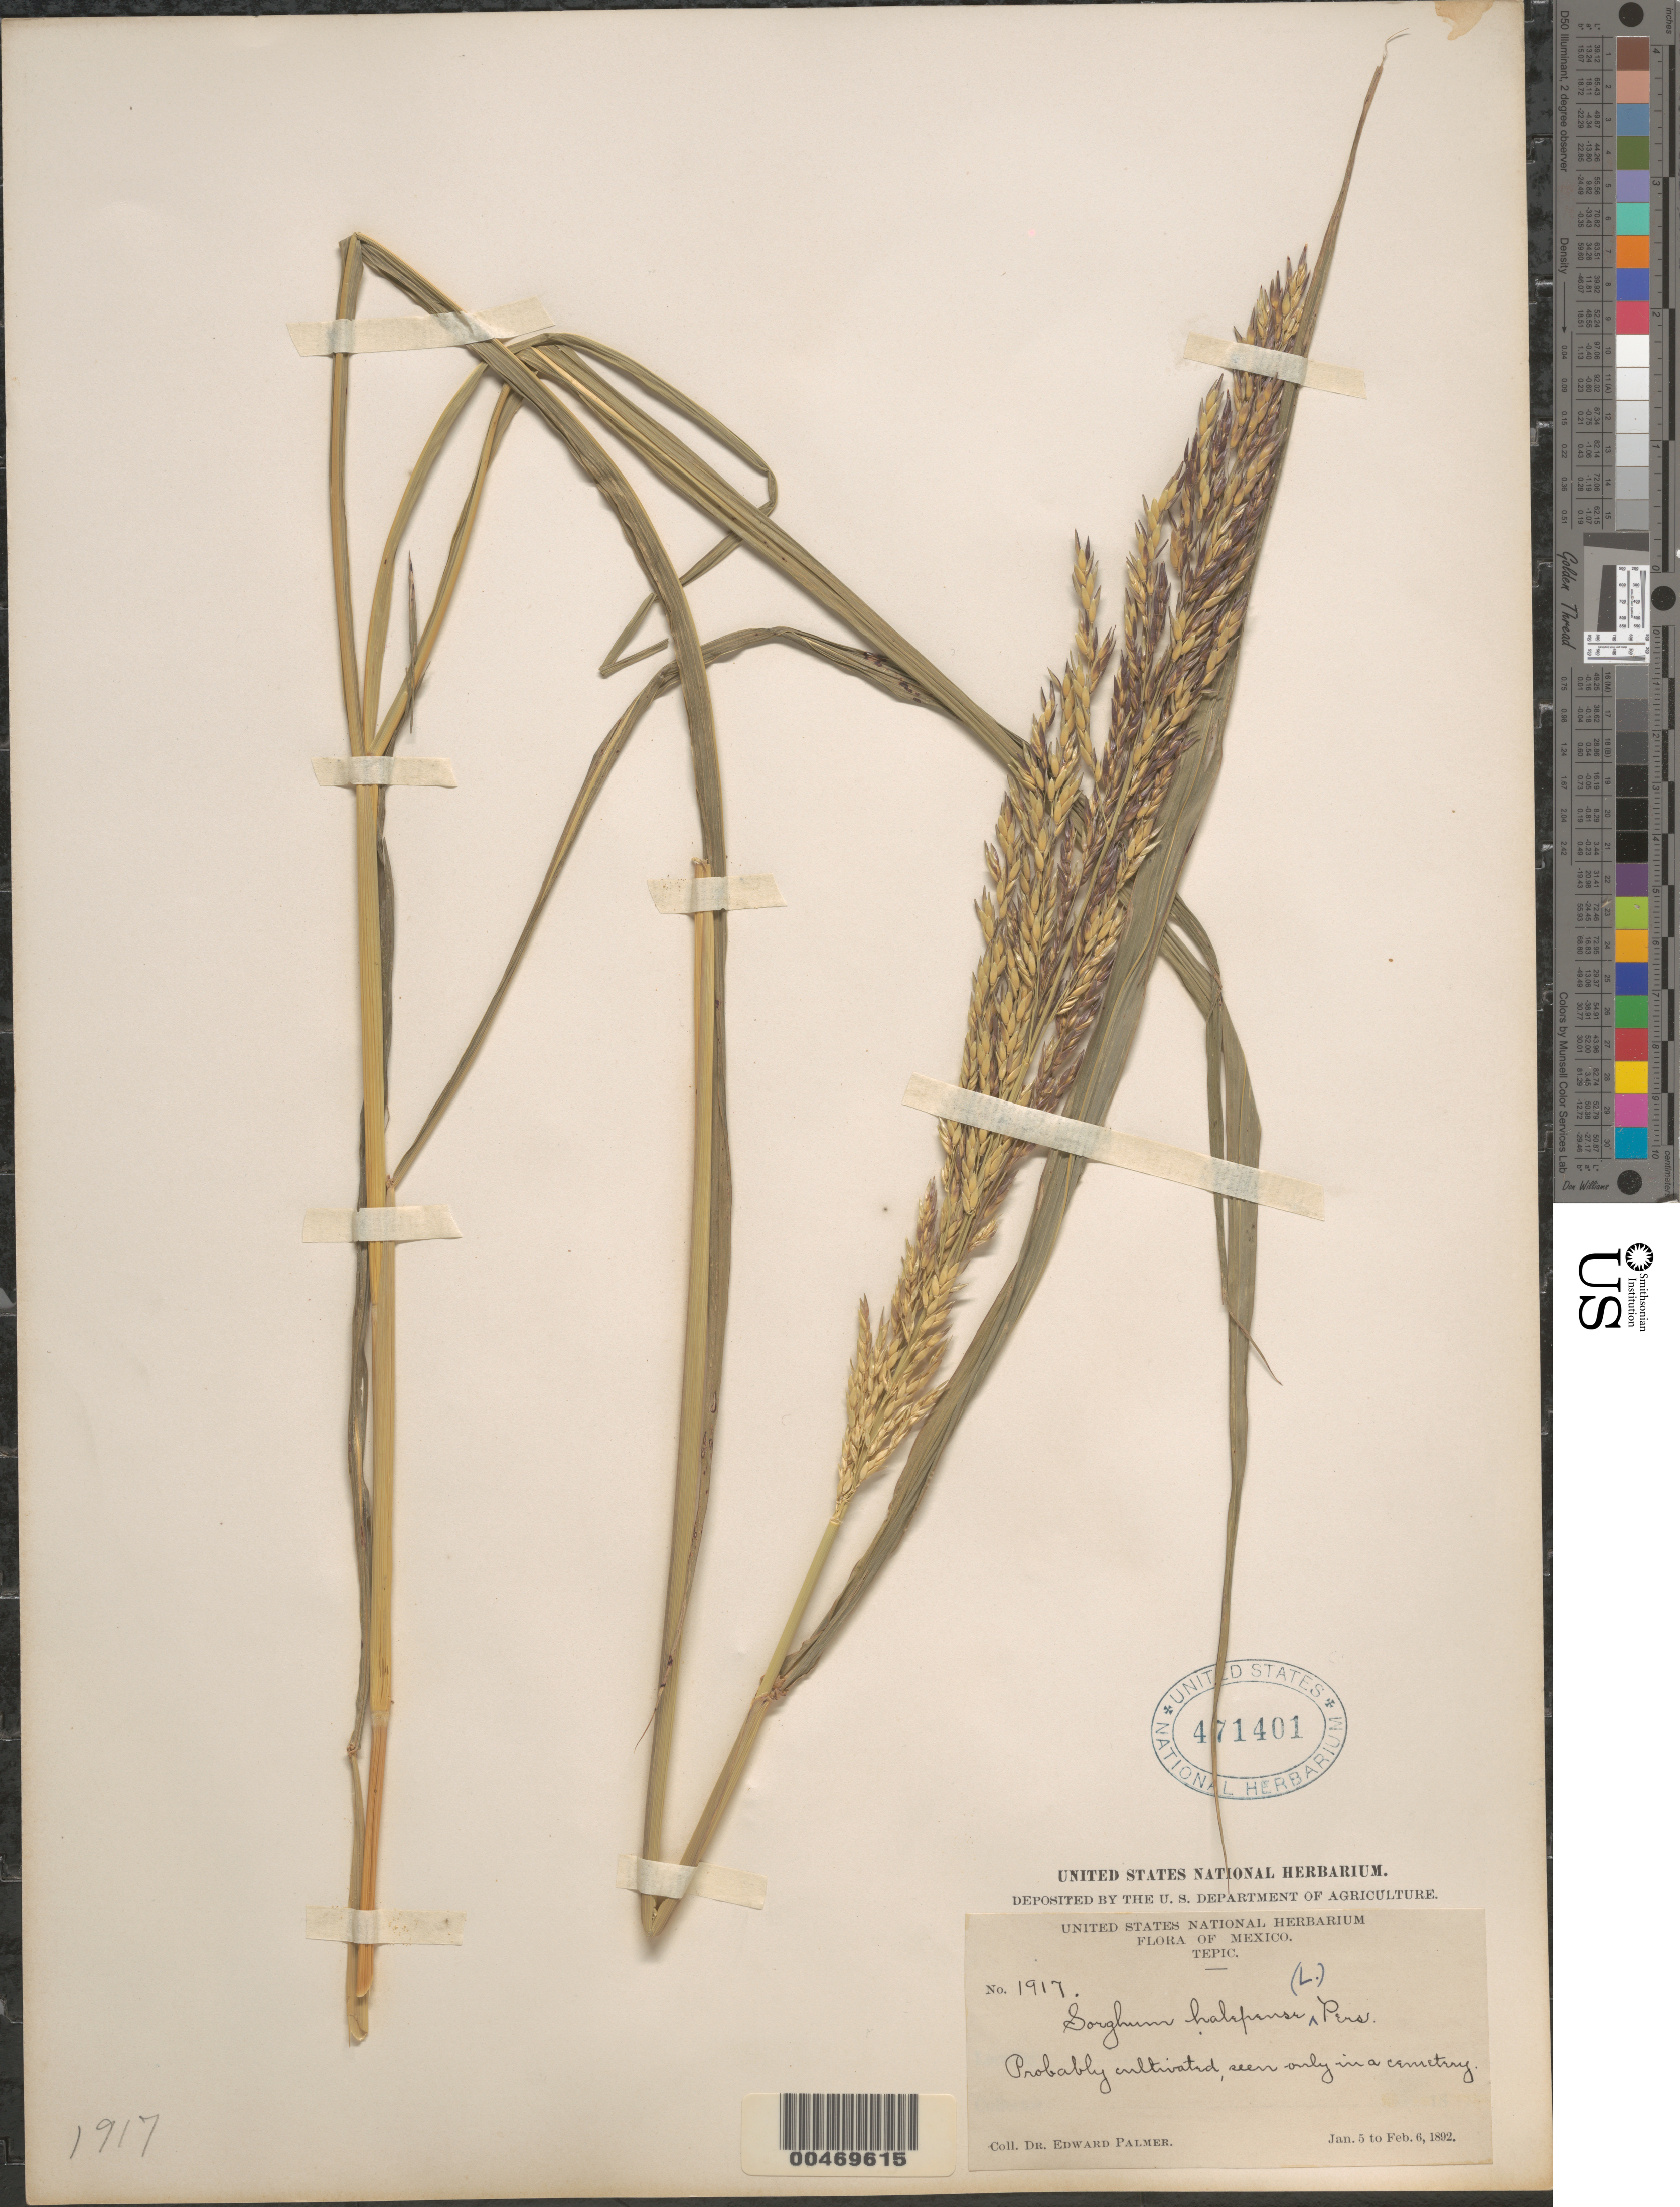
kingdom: Plantae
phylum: Tracheophyta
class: Liliopsida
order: Poales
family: Poaceae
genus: Sorghum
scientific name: Sorghum halepense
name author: (L.) Pers.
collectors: E. Palmer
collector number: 1917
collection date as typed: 5 Jan 1892 to 6 Feb 1892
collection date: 1892-01-05/1892-02-06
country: Mexico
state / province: Nayarit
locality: Tepic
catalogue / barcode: US 471401